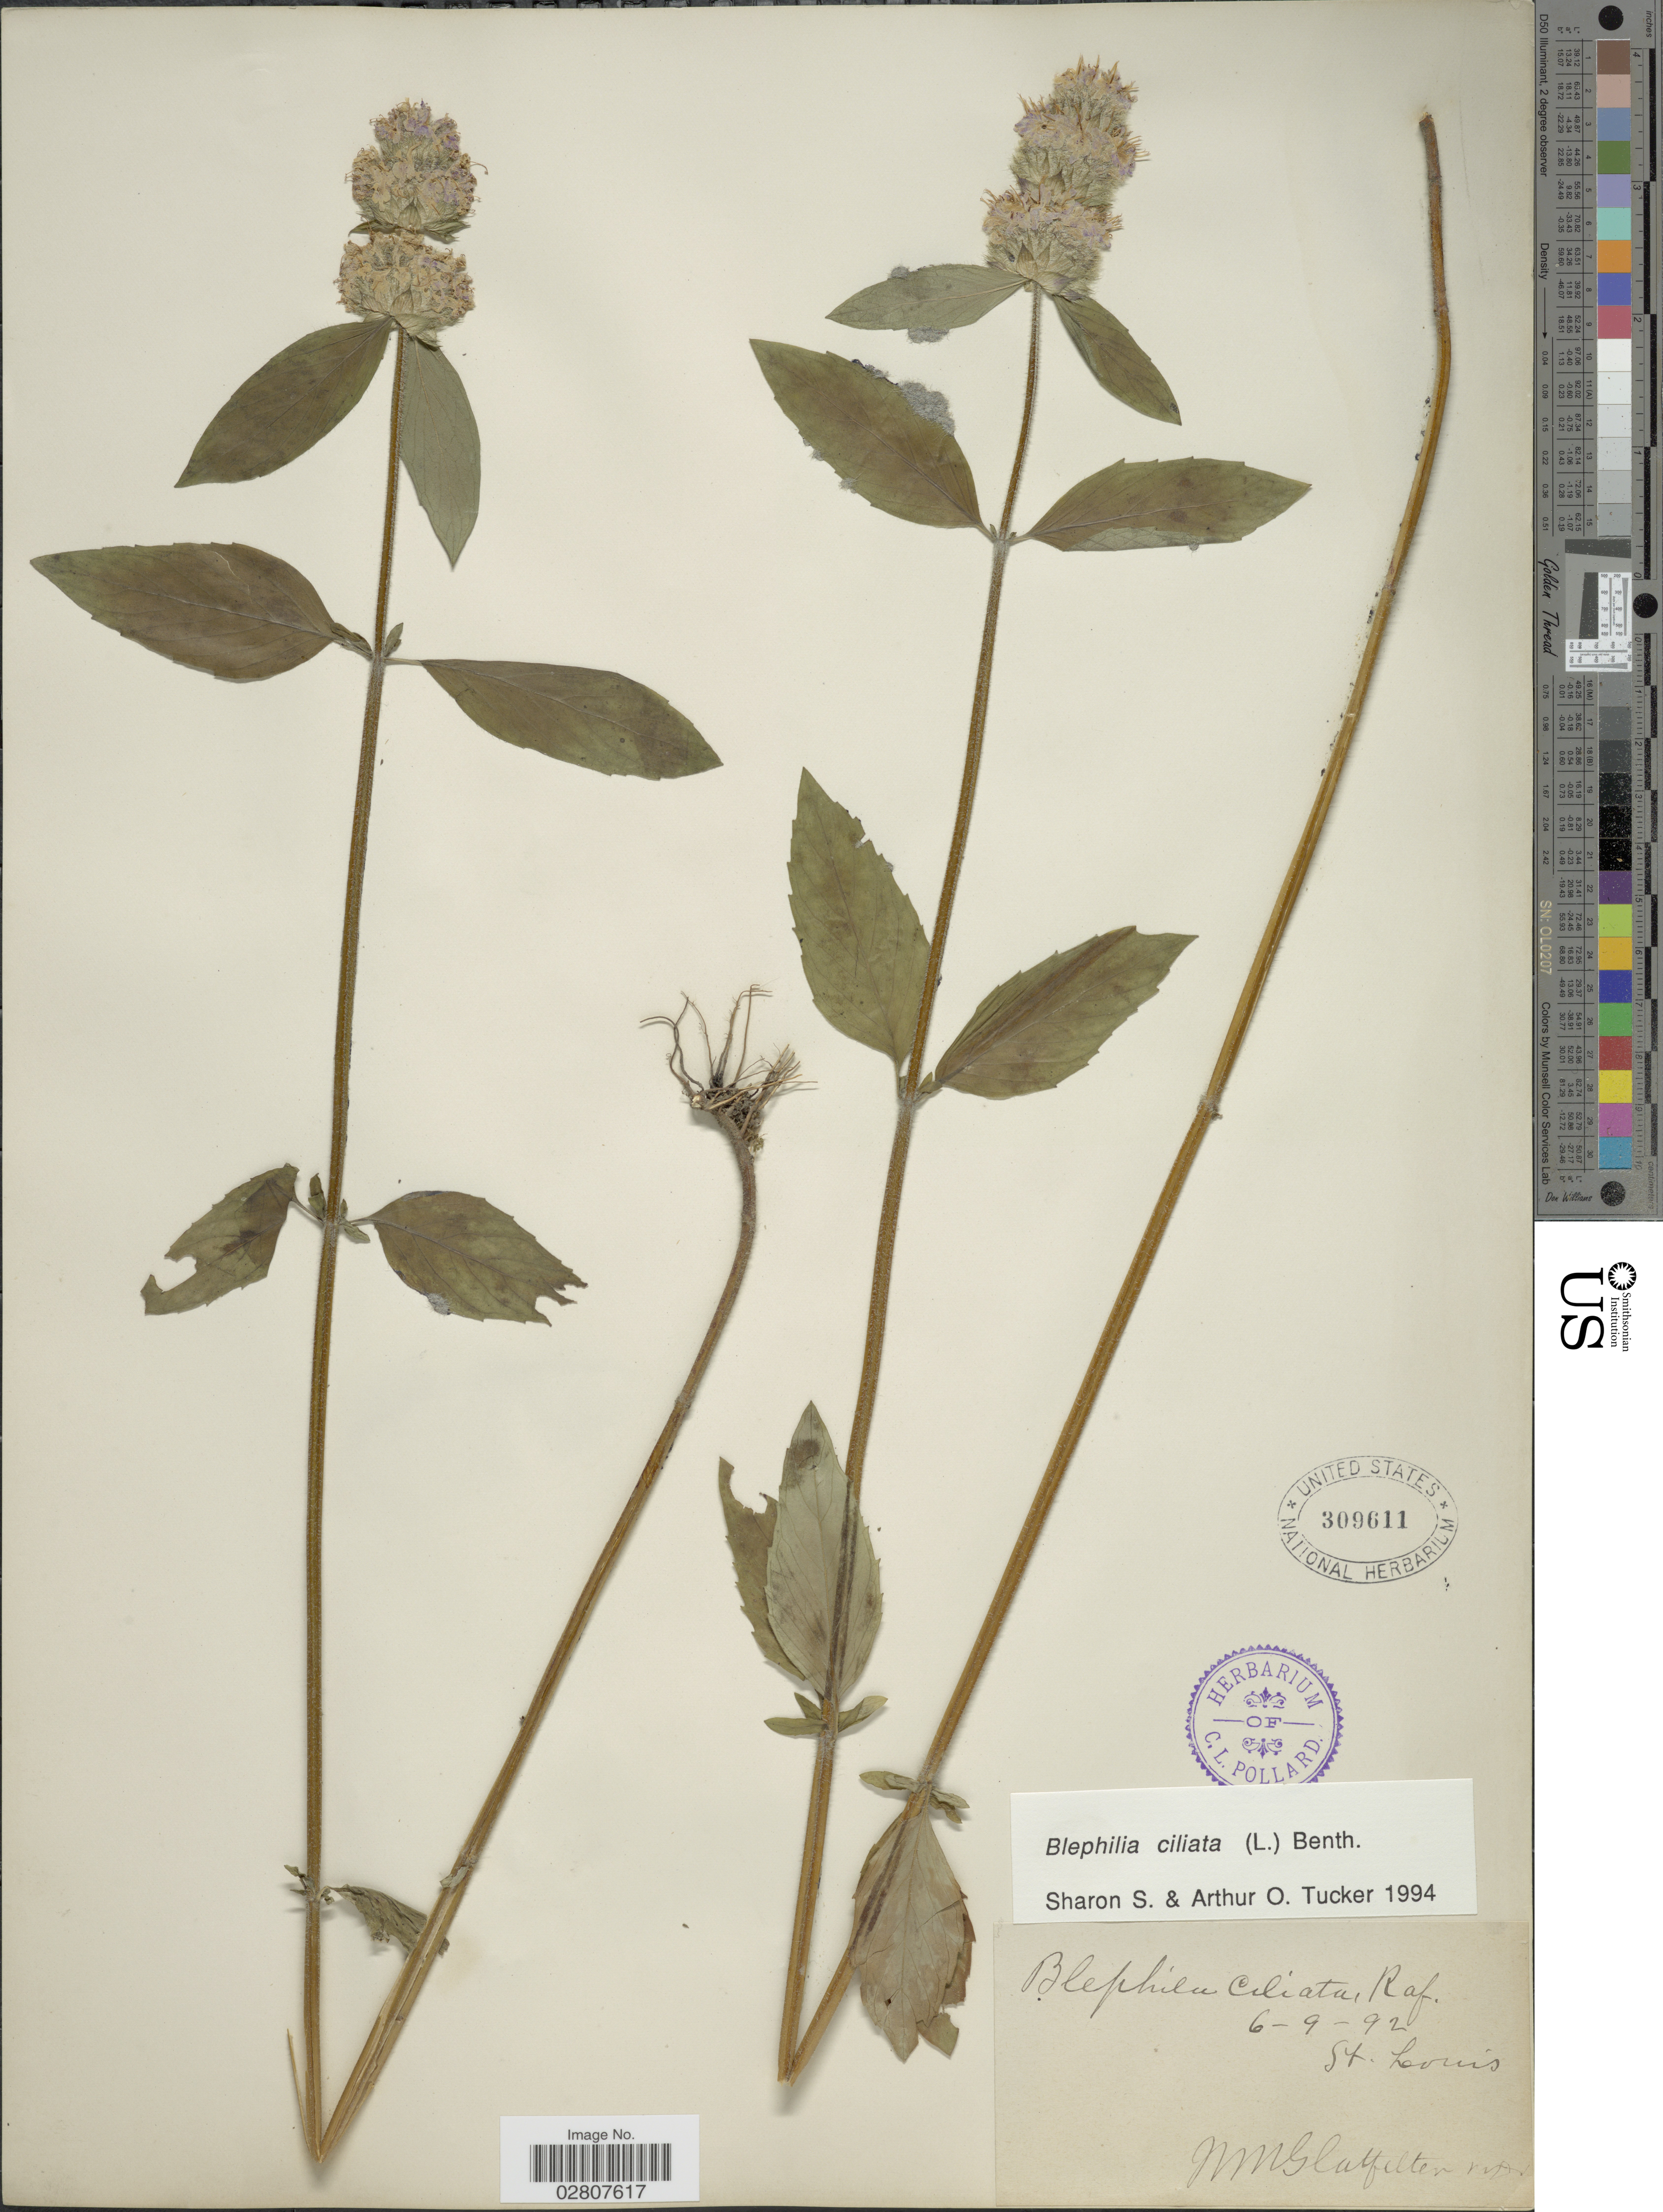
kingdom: Plantae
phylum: Tracheophyta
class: Magnoliopsida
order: Lamiales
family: Lamiaceae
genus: Blephilia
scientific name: Blephilia ciliata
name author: (L.) Raf. ex Benth.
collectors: N. M. Glatfelter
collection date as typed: Transcribed d/m/y: 6/9/92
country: United States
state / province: Missouri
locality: St. Louise.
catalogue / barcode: US 309611